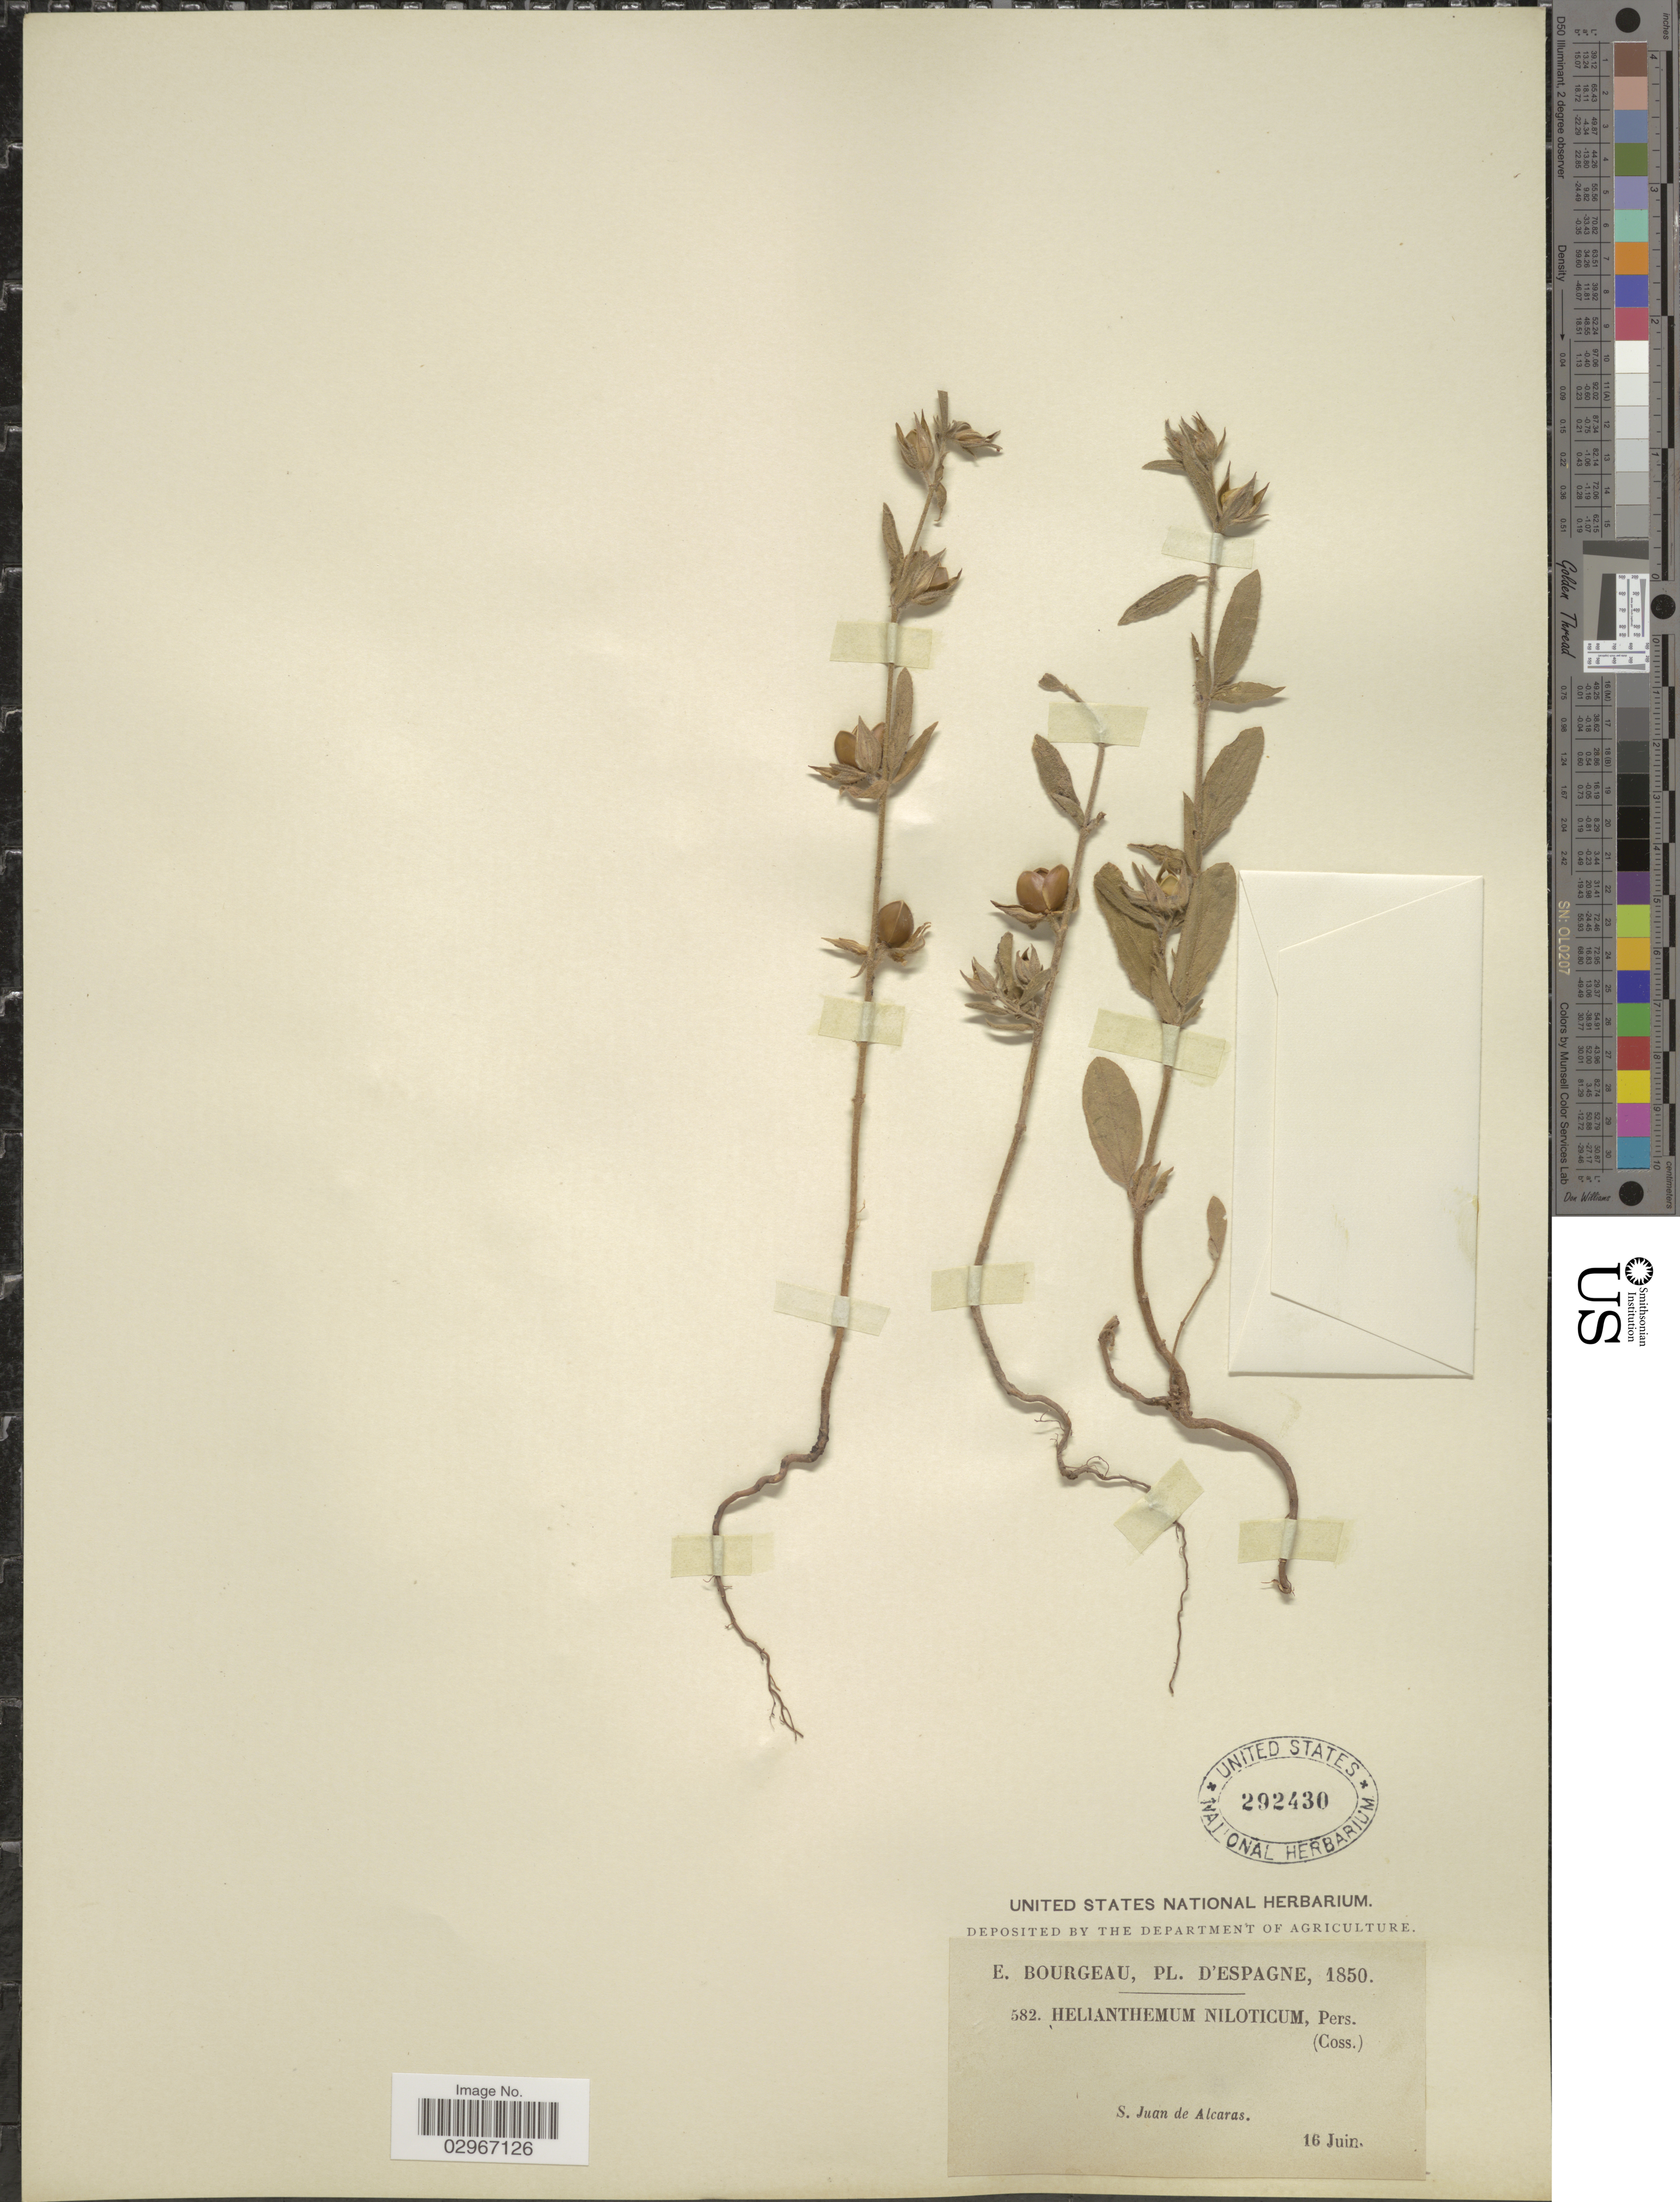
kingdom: Plantae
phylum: Tracheophyta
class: Magnoliopsida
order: Malvales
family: Cistaceae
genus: Helianthemum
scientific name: Helianthemum niloticum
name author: (L.) Pers.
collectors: E. Bourgeau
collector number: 582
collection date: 1850-06-16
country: Spain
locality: S. Juan de Alcaras.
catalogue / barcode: US 292430